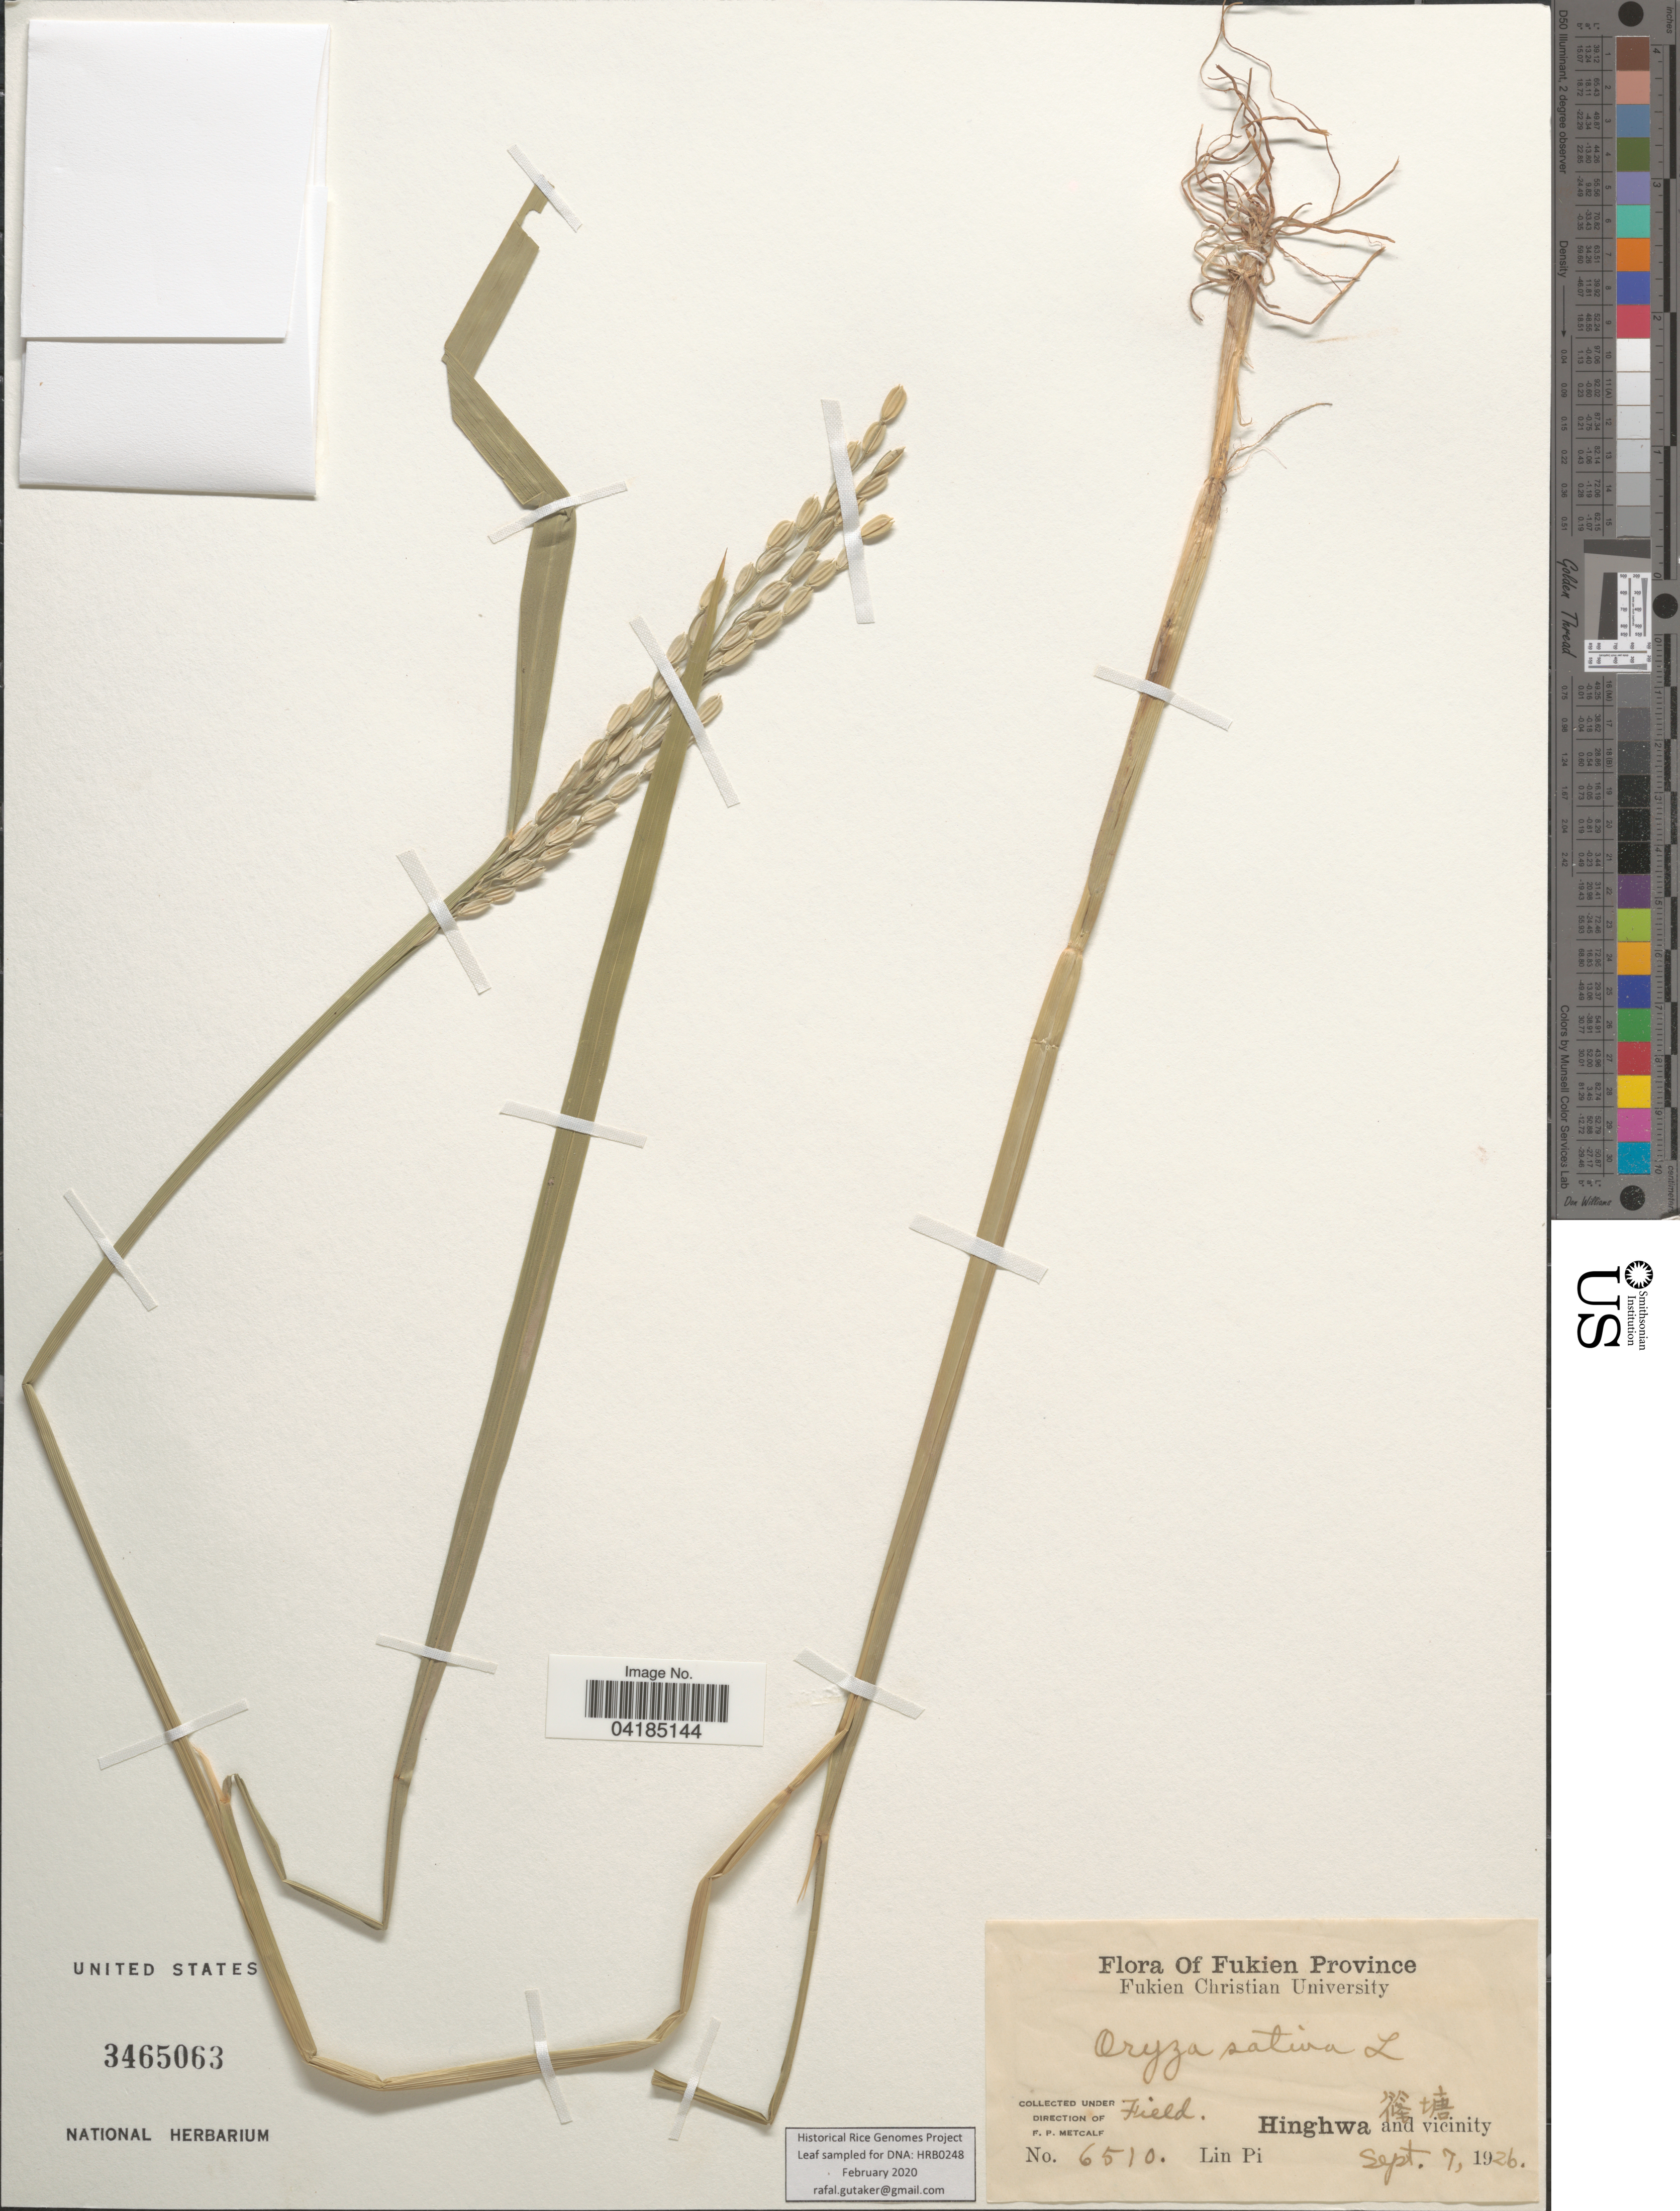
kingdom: Plantae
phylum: Tracheophyta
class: Liliopsida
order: Poales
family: Poaceae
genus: Oryza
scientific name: Oryza sativa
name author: L.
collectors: Lin Pi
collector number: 6510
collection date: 1926-09-07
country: China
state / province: Fujian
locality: Fukien Province. Hinghwa and vicinity. X.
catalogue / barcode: US 3465063